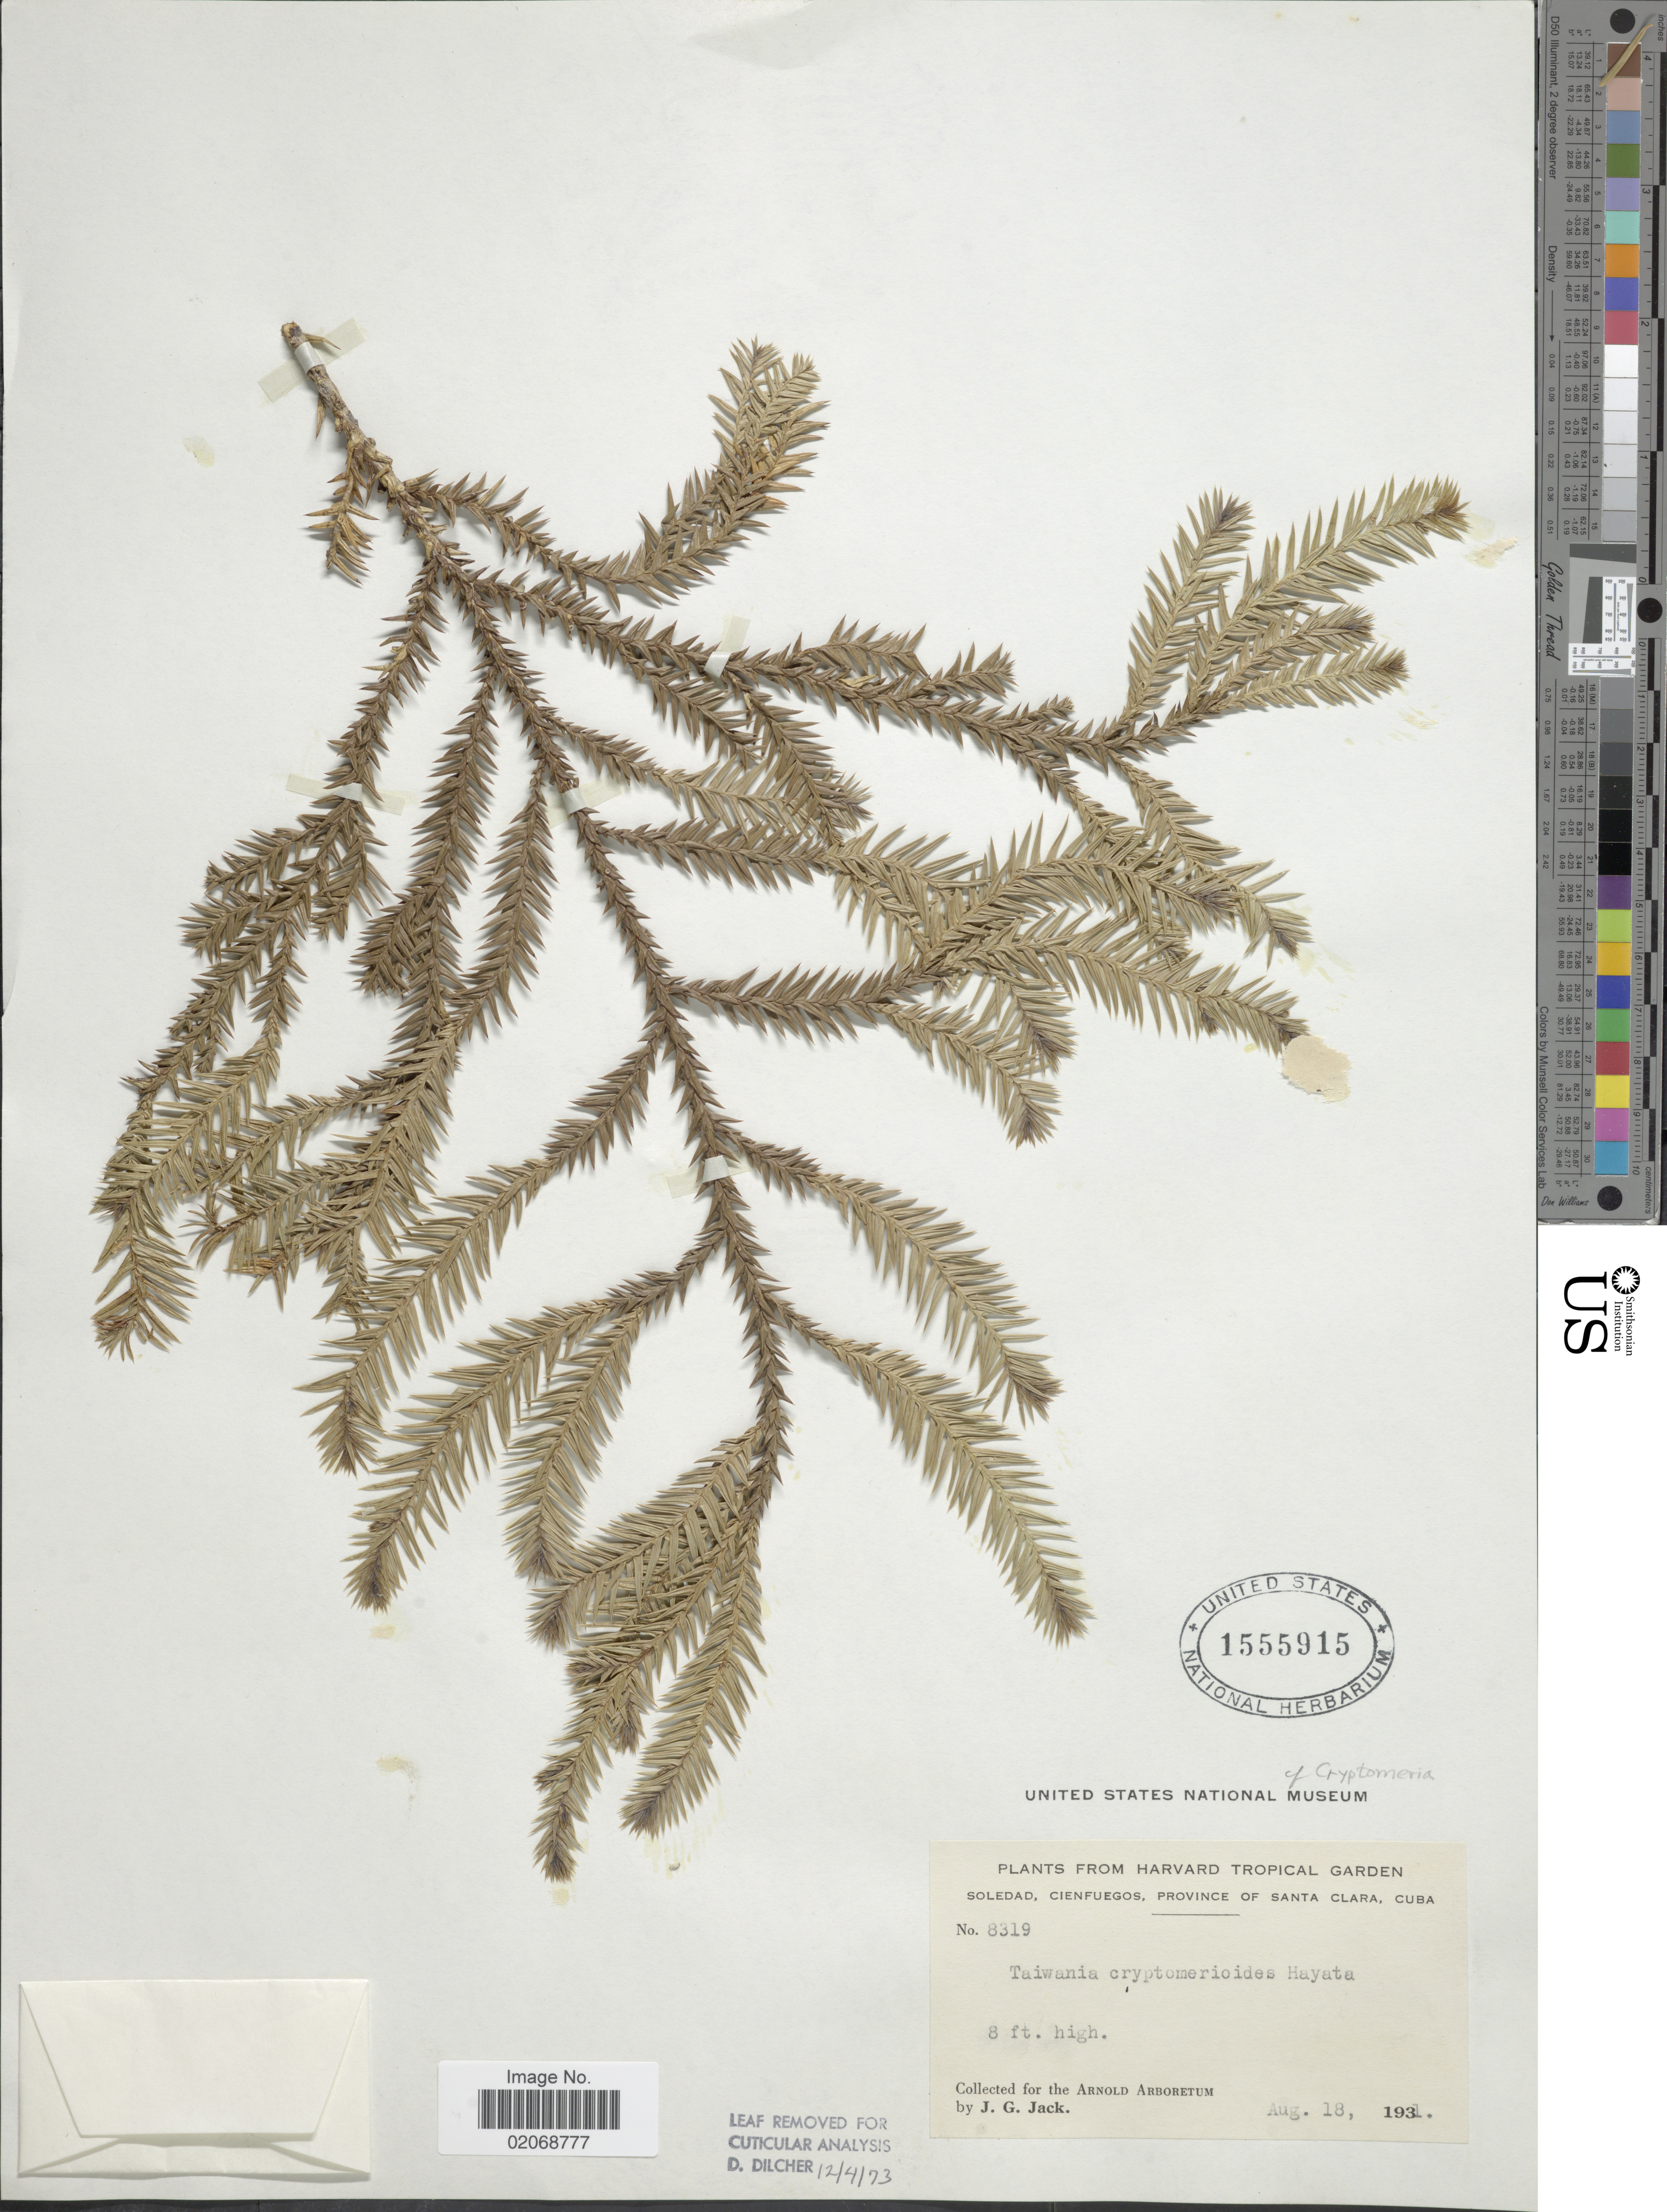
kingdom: Plantae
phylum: Tracheophyta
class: Pinopsida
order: Pinales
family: Cupressaceae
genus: Cryptomeria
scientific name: Cryptomeria japonica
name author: (Thunb. ex L. f.) D. Don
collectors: J. G. Jack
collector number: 8319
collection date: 1931-08-18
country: Cuba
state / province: Las Villas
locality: Soledan, Sienfuegos, province of Santa Clara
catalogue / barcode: US 155915